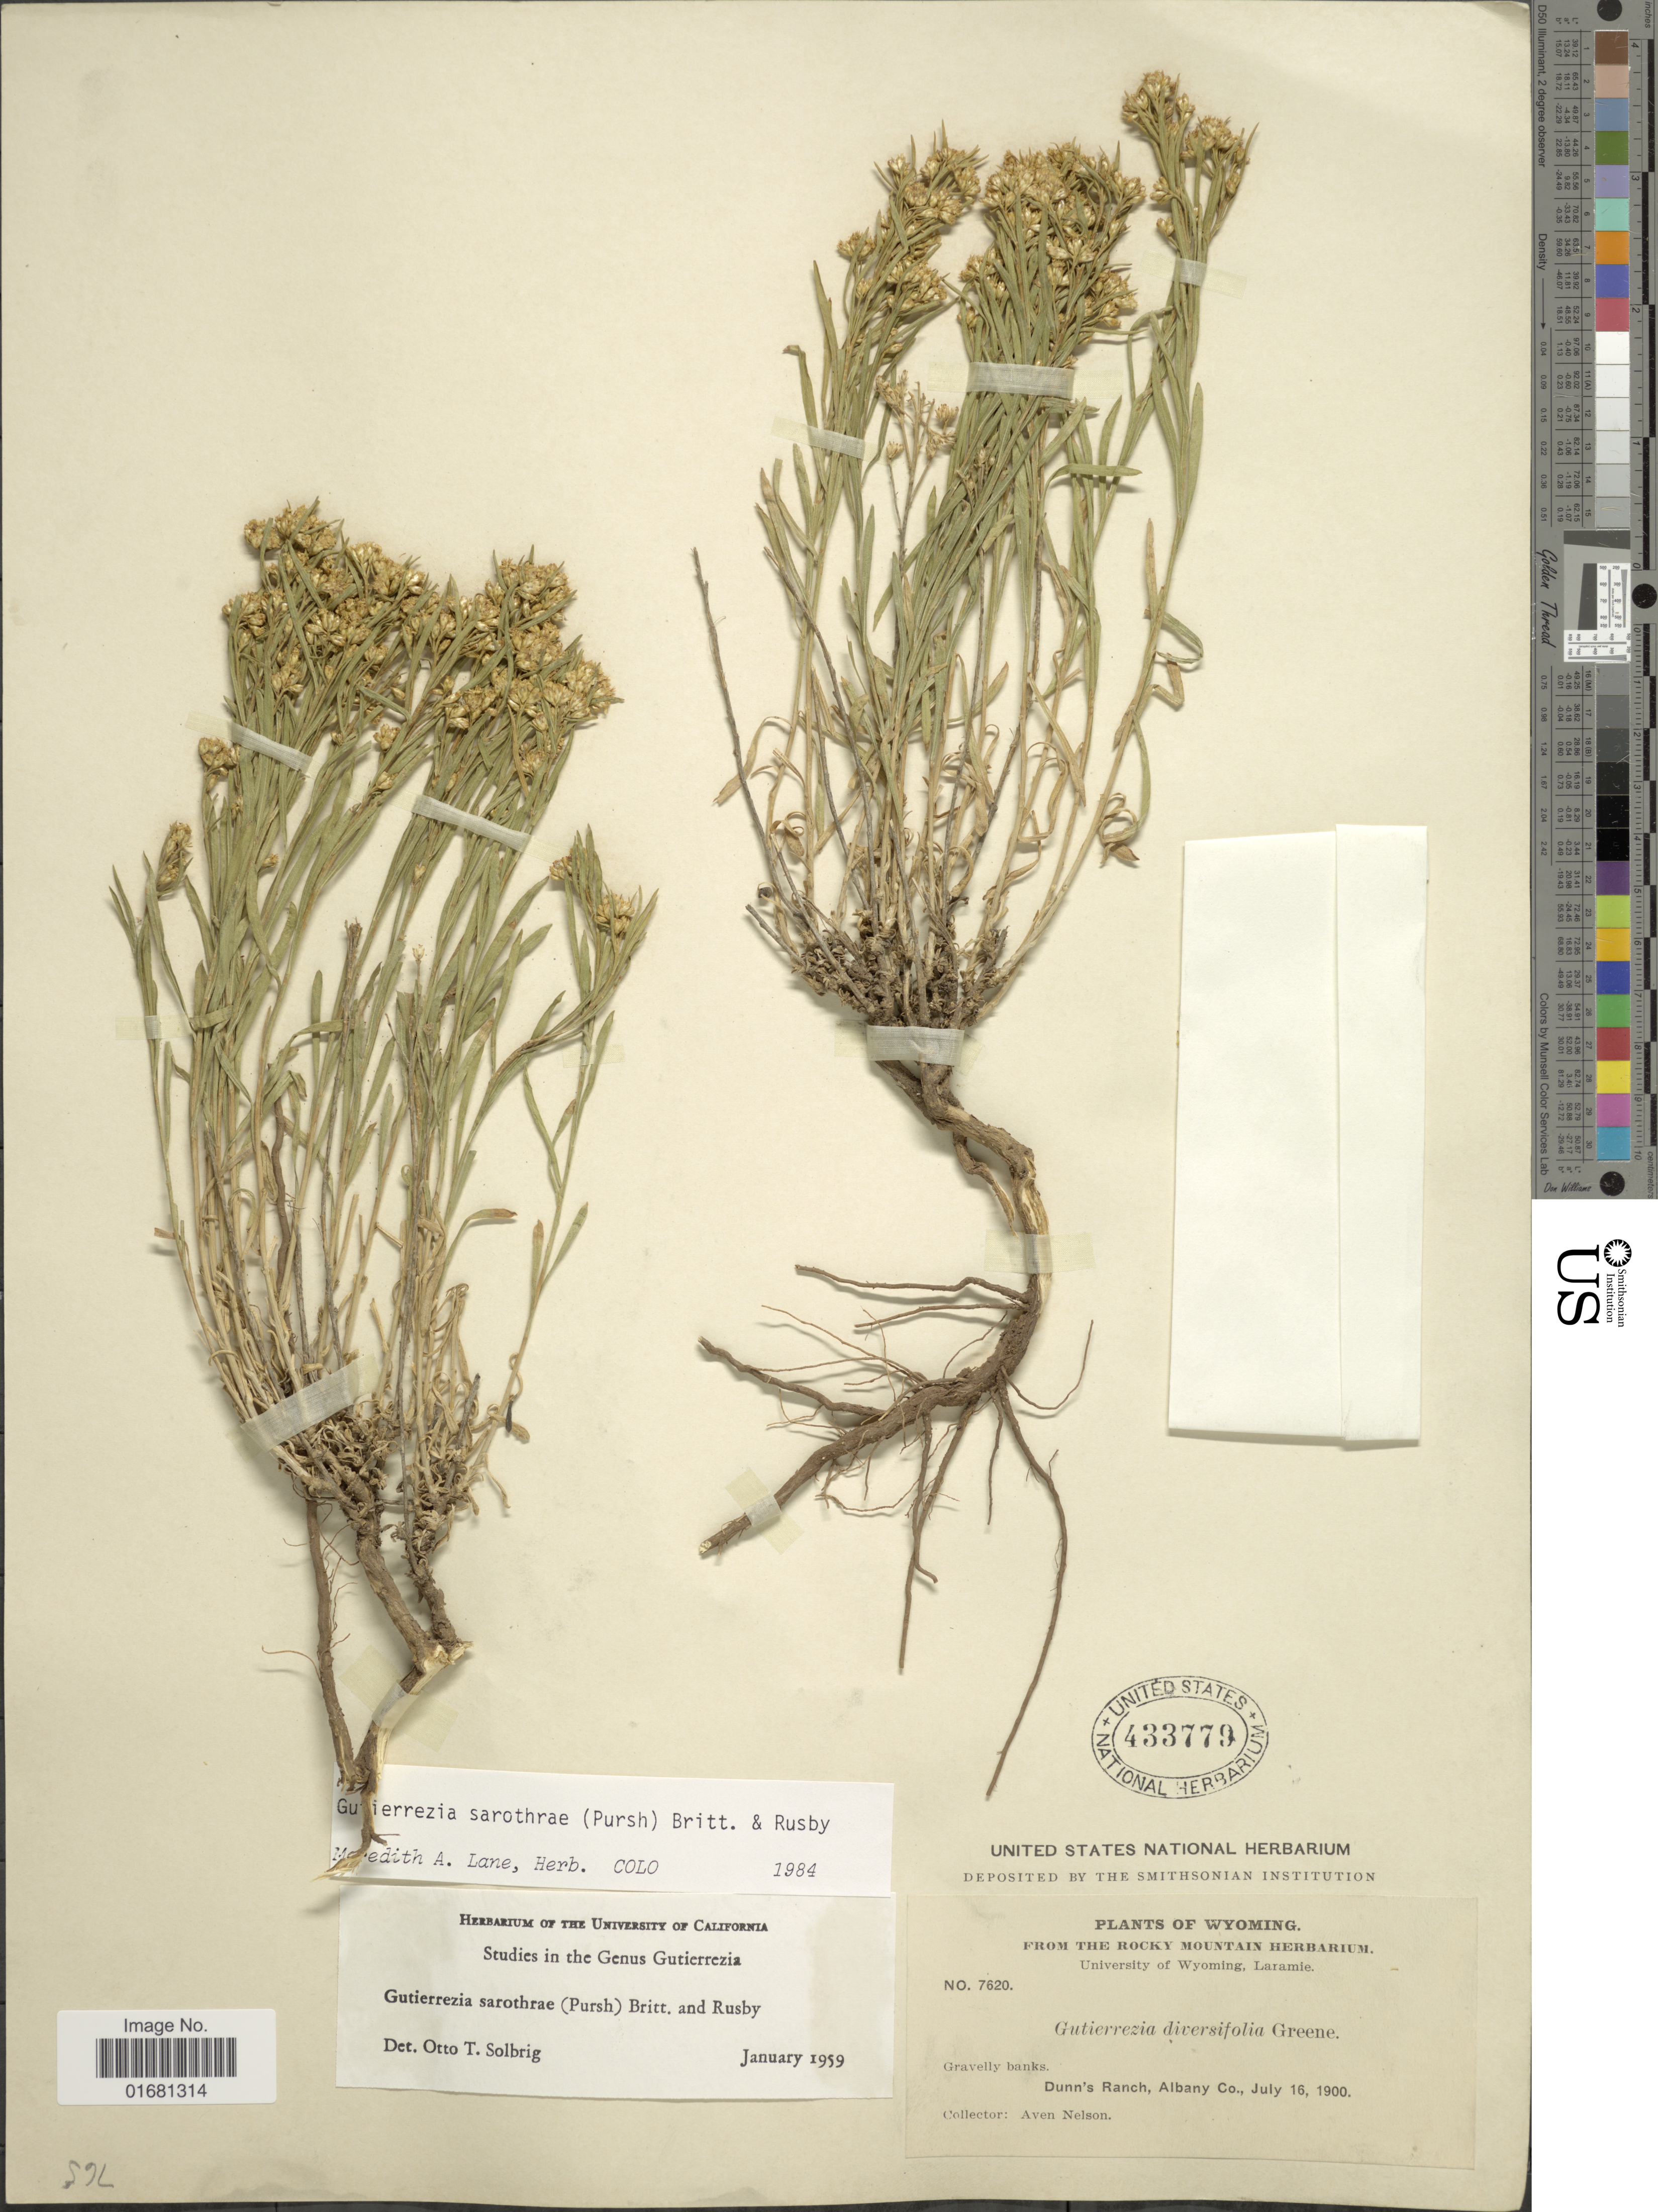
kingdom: Plantae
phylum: Tracheophyta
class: Magnoliopsida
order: Asterales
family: Asteraceae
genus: Gutierrezia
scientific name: Gutierrezia sarothrae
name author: (Pursh) Britton & Rusby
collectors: A. Nelson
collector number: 7620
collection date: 1900-07-16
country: United States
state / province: Wyoming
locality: Dunn's Ranch, Albany Co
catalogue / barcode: US 433779